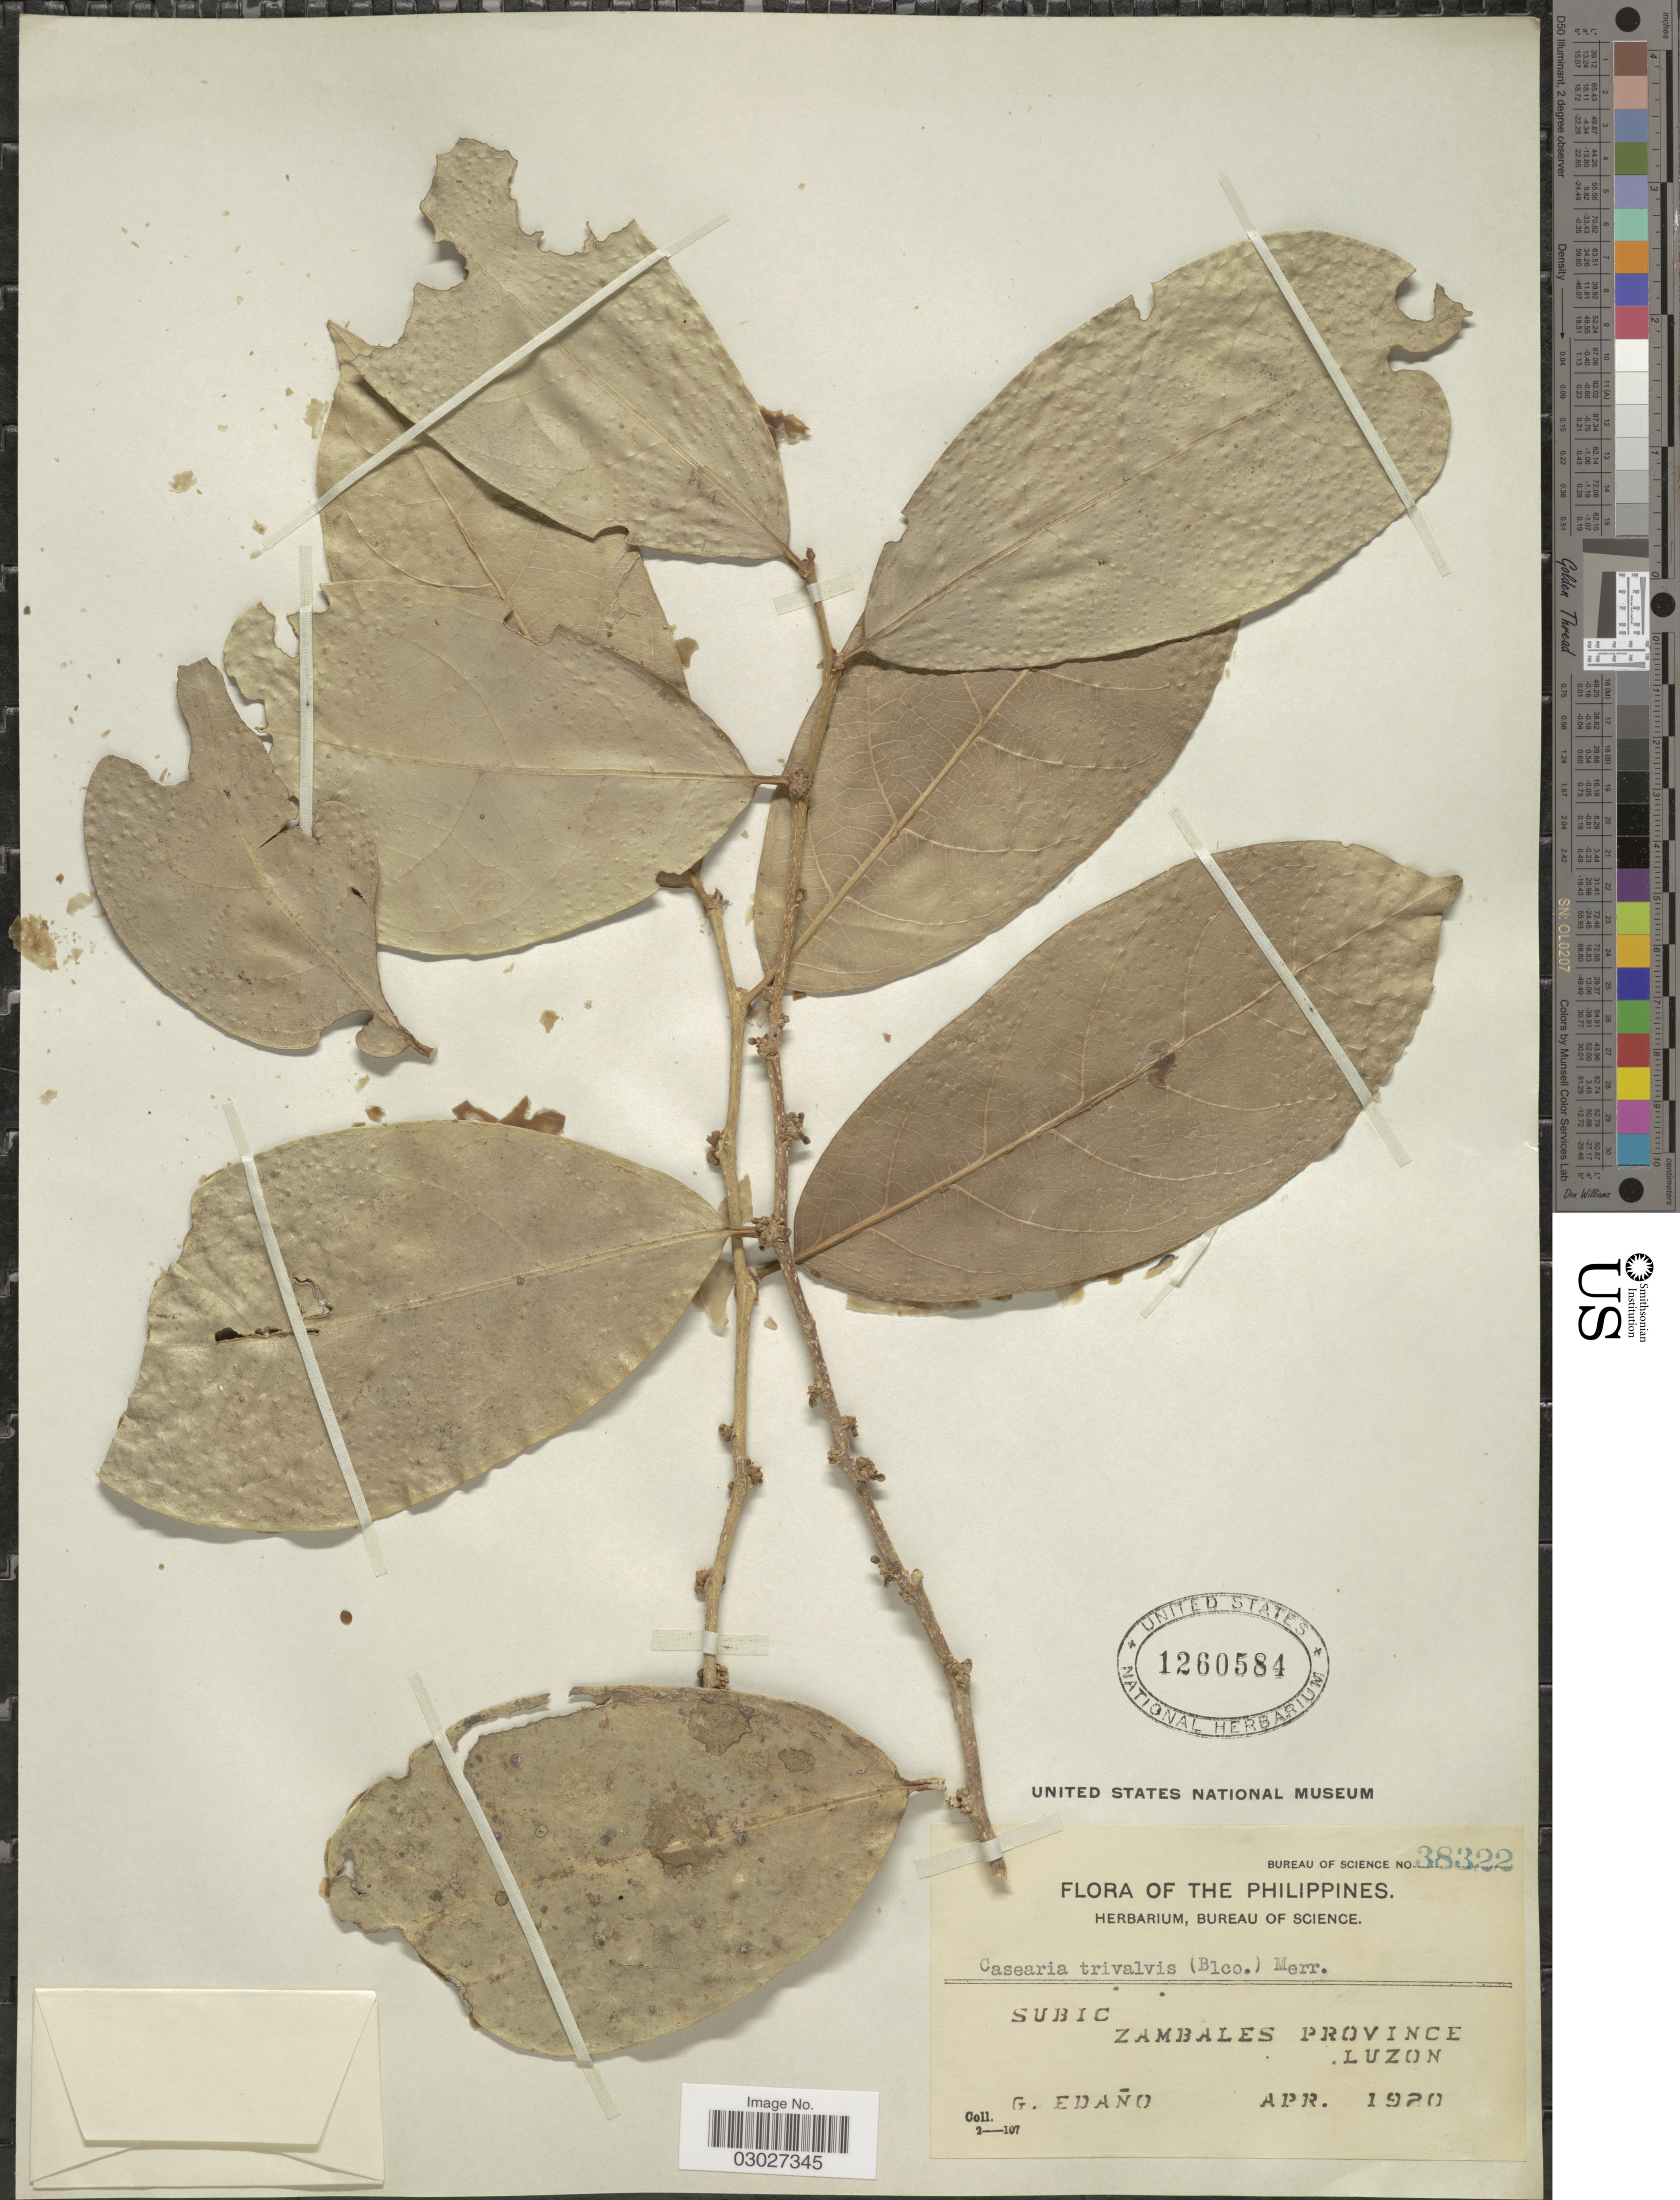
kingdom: Plantae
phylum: Tracheophyta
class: Magnoliopsida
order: Malpighiales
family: Salicaceae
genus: Casearia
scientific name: Casearia trivalvis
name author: (Blanco) Merr.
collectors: G. Edaño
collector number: Bureau of science 38322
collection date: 1920-04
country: Philippines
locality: Subic, Zambales Province, Luzon.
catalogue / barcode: US 1260584